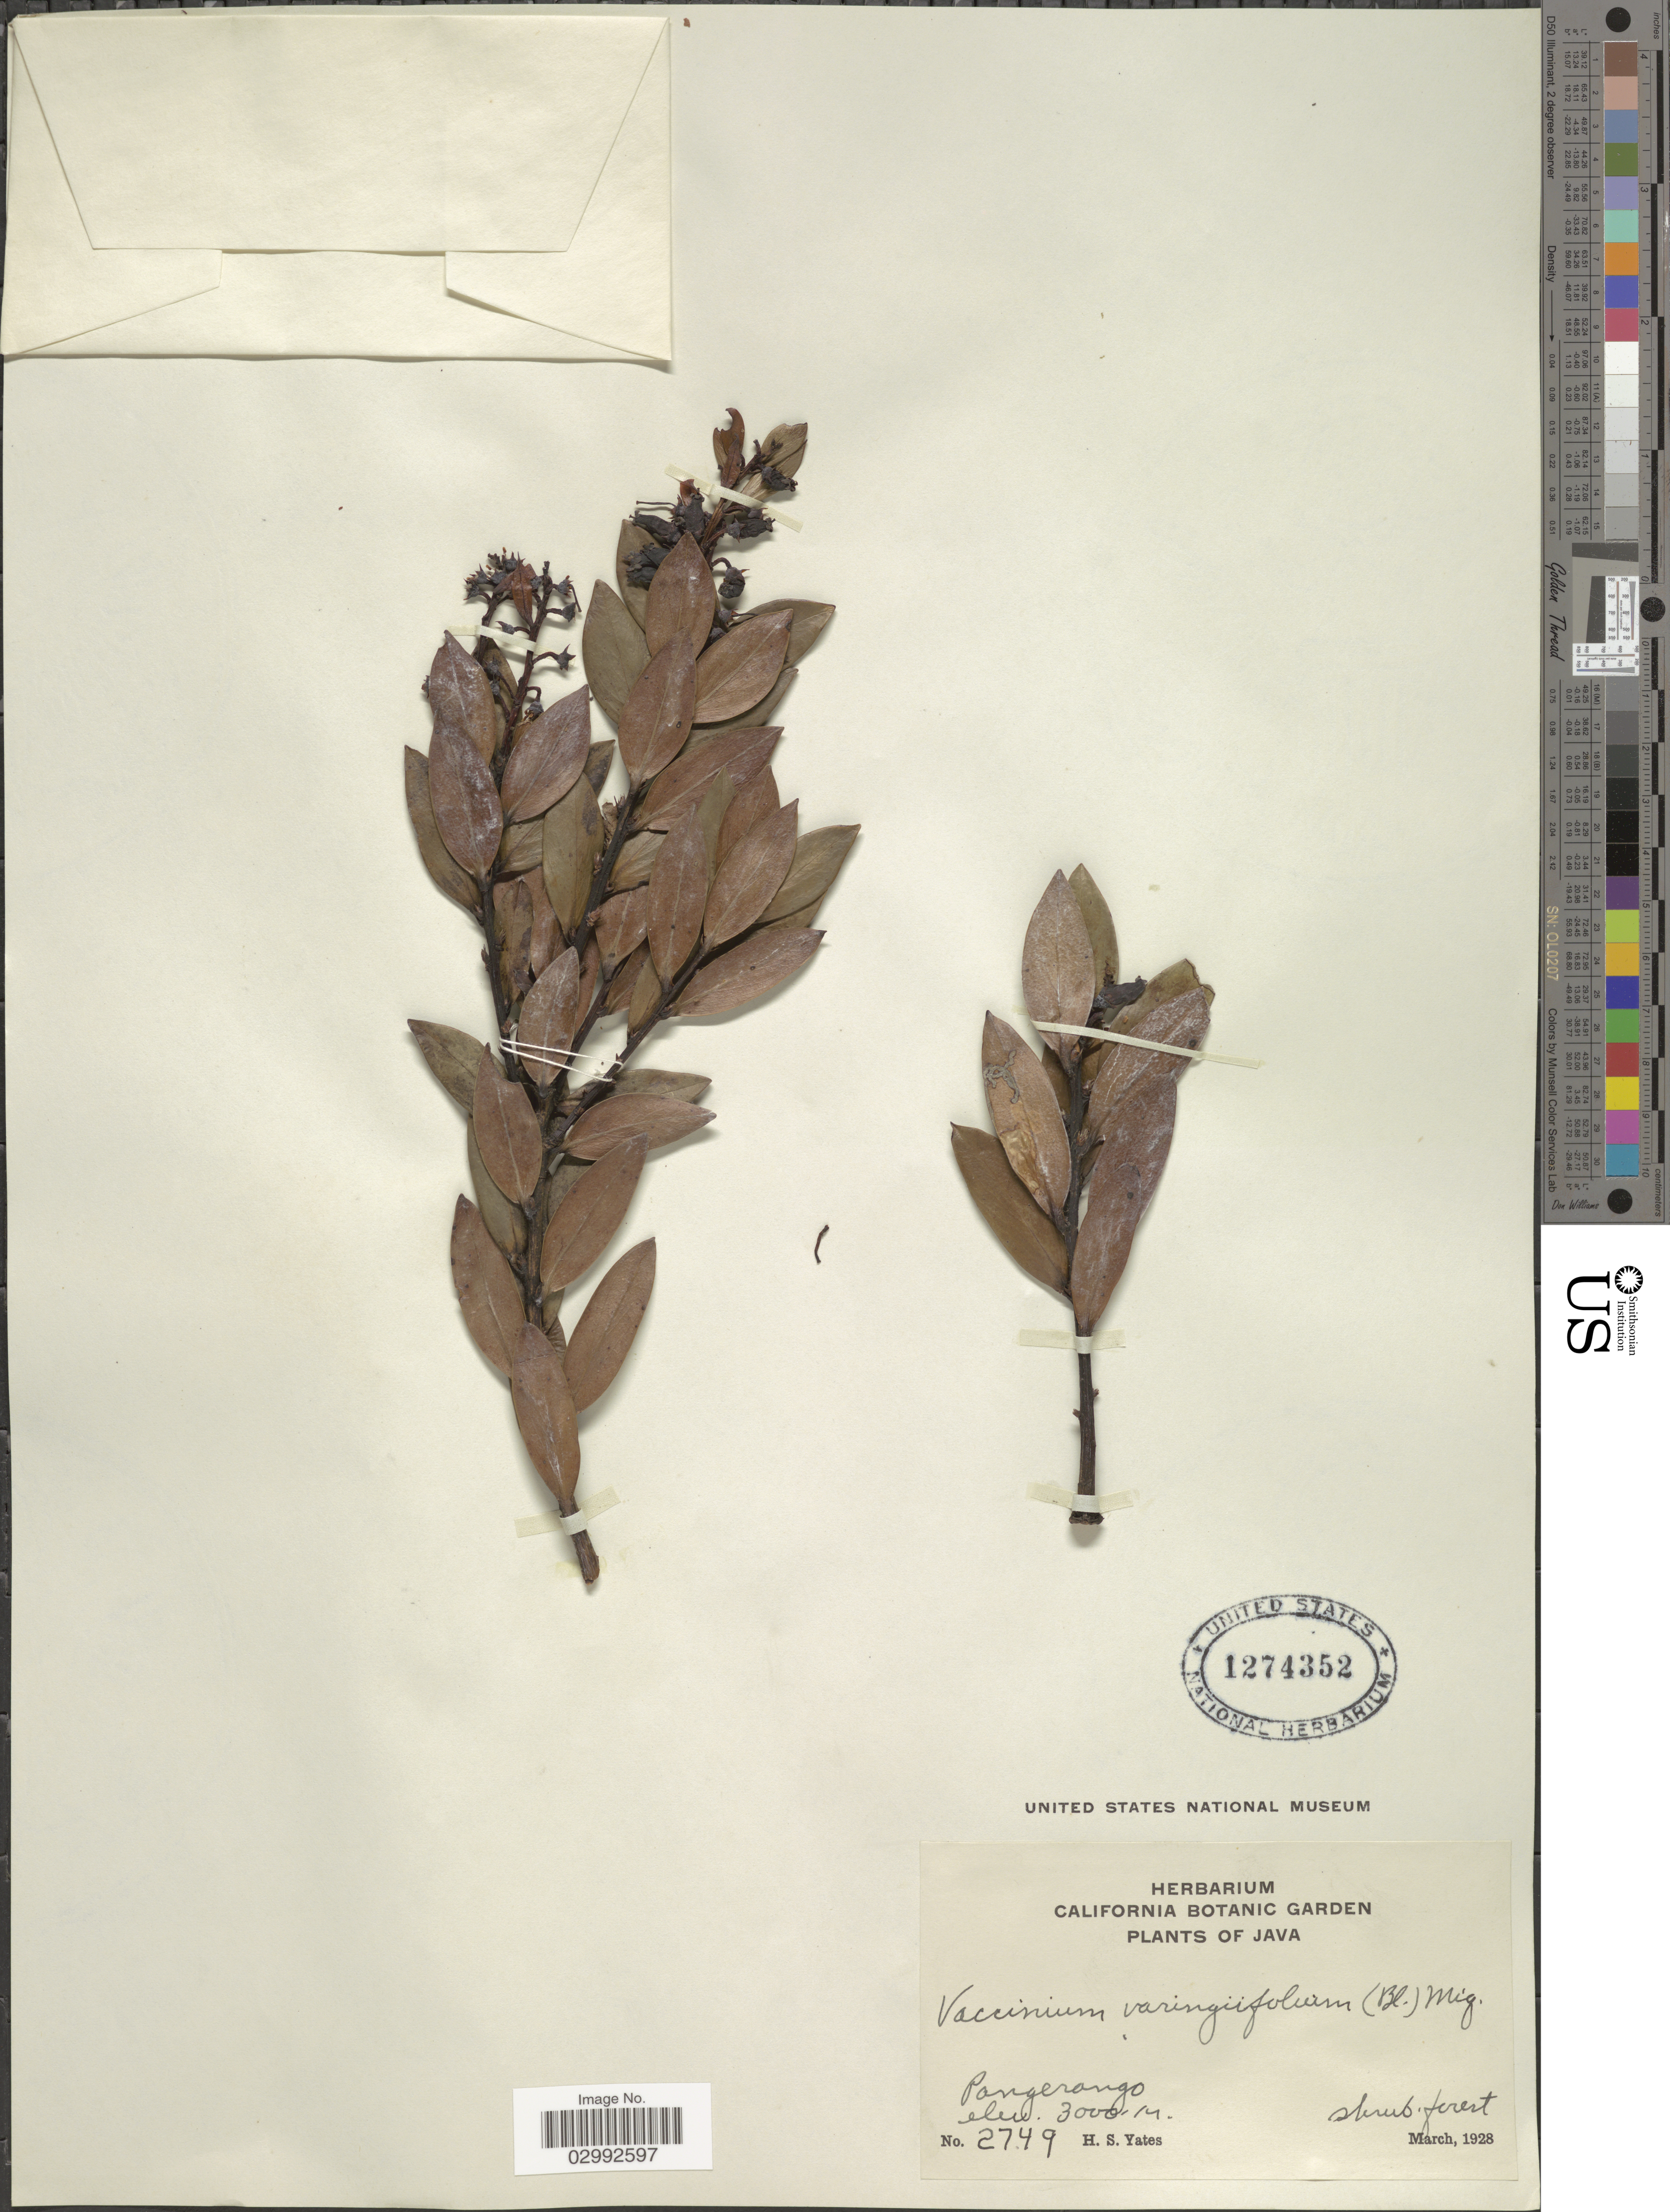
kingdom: Plantae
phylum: Tracheophyta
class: Magnoliopsida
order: Ericales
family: Ericaceae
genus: Vaccinium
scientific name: Vaccinium varingiaefolium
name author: Miq.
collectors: H. S. Yates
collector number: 2749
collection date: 1928-03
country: Indonesia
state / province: Java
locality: Pangerango.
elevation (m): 3000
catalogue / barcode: US 1274352